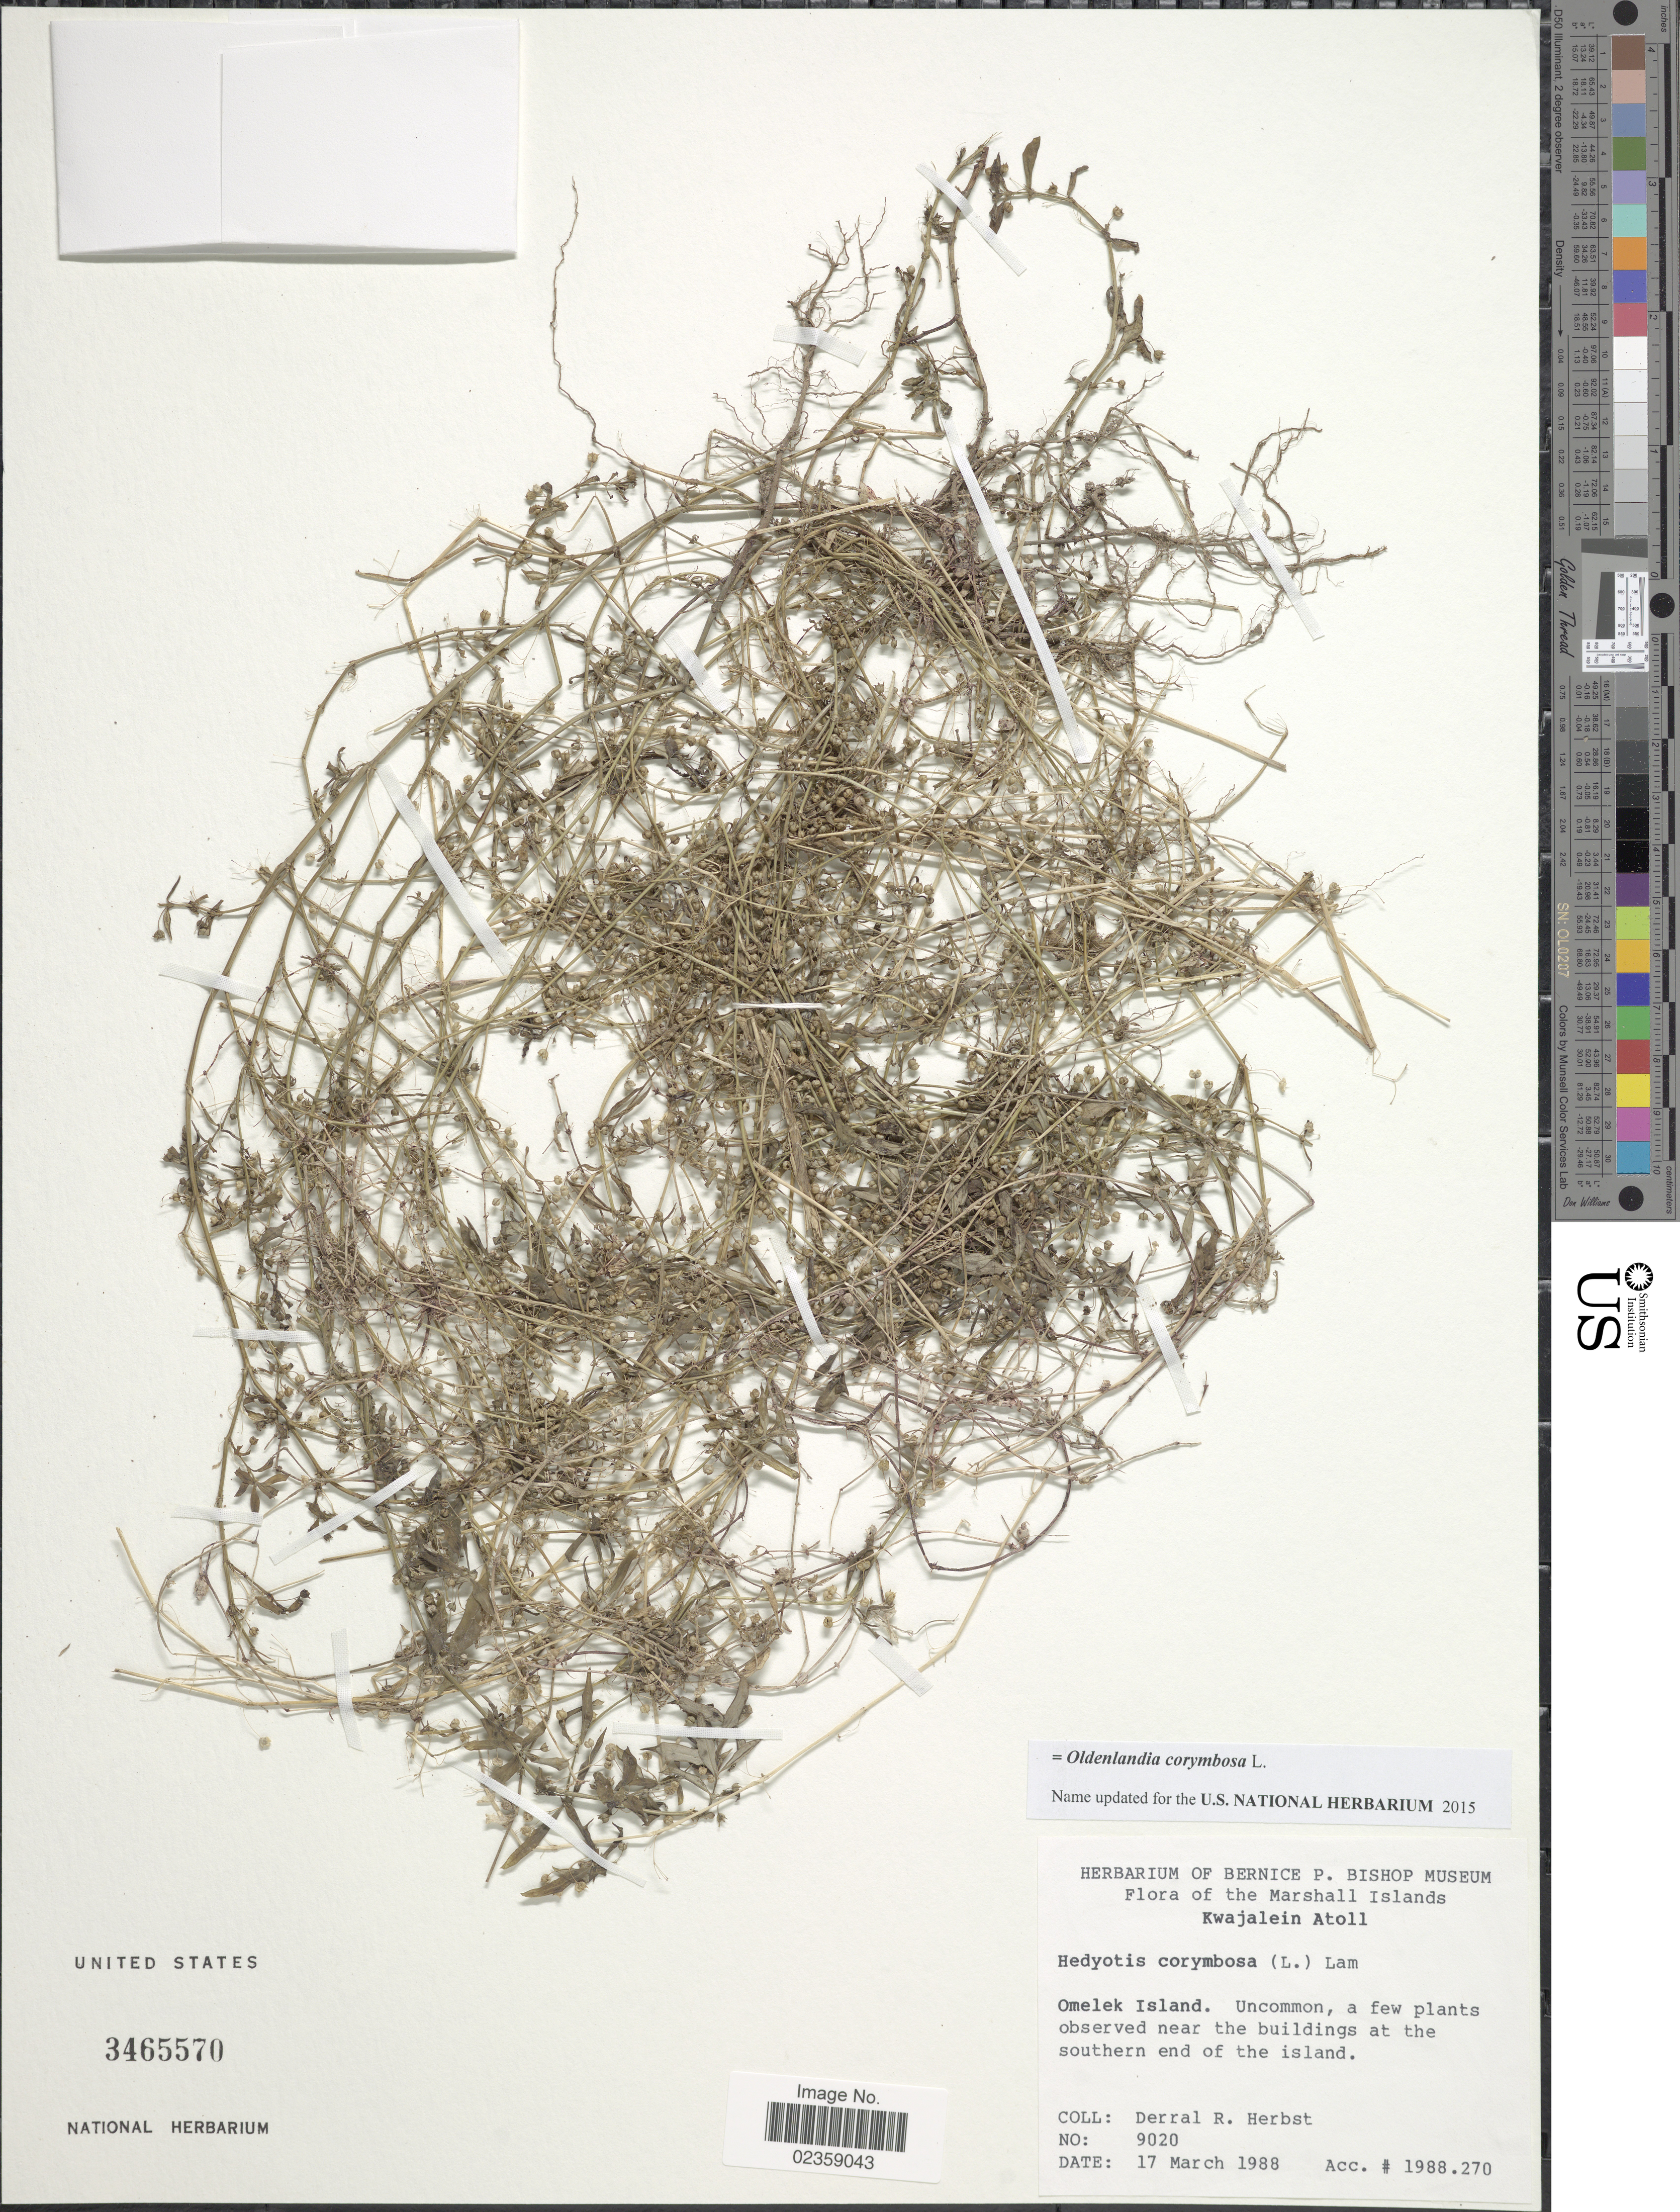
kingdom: Plantae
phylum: Tracheophyta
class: Magnoliopsida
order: Gentianales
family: Rubiaceae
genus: Oldenlandia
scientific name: Oldenlandia corymbosa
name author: L.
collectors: D. R. Herbst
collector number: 9020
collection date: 1988-03-17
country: Marshall Islands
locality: Kwajalein Atoll. Omelek Island. Uncommon, a few plants observed near the buildings at the southern end of the island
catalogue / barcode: US 3465570